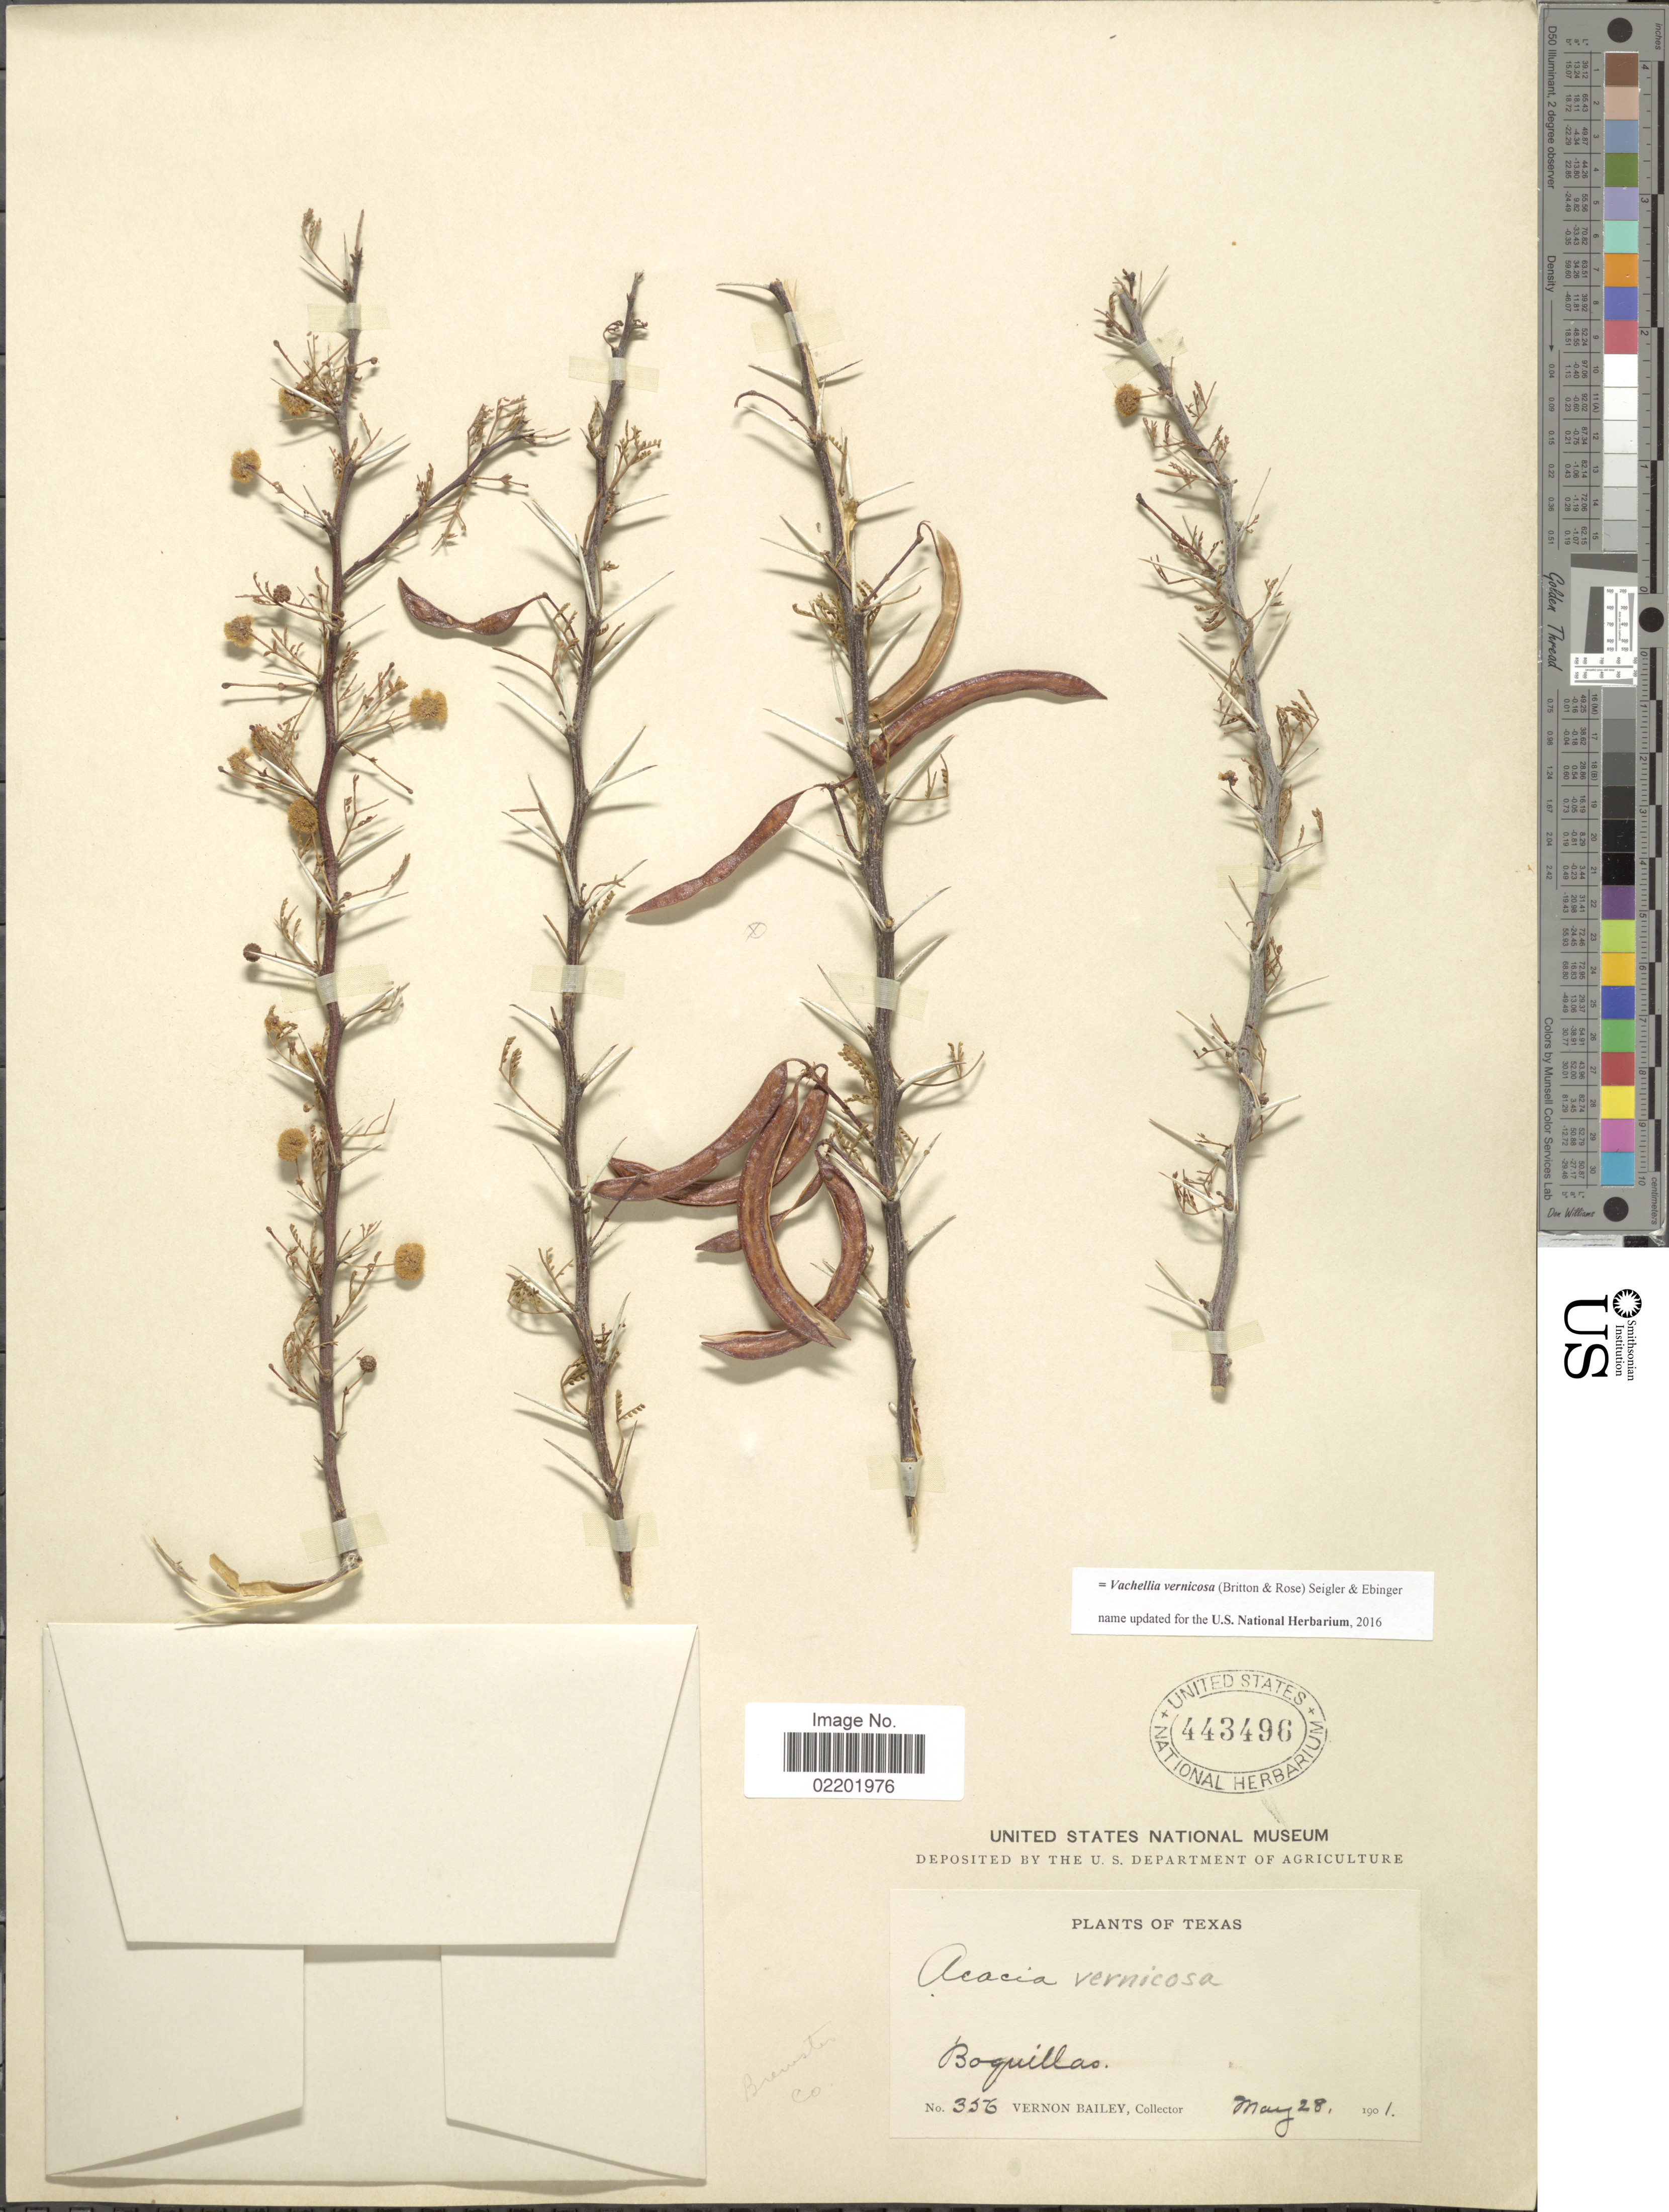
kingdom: Plantae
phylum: Tracheophyta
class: Magnoliopsida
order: Fabales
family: Fabaceae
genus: Vachellia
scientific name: Vachellia vernicosa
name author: (Britton & Rose) Seigler & Ebinger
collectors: V. O. Bailey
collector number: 356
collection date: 1901-05-28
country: United States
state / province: Texas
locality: Boquillas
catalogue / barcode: US 443496